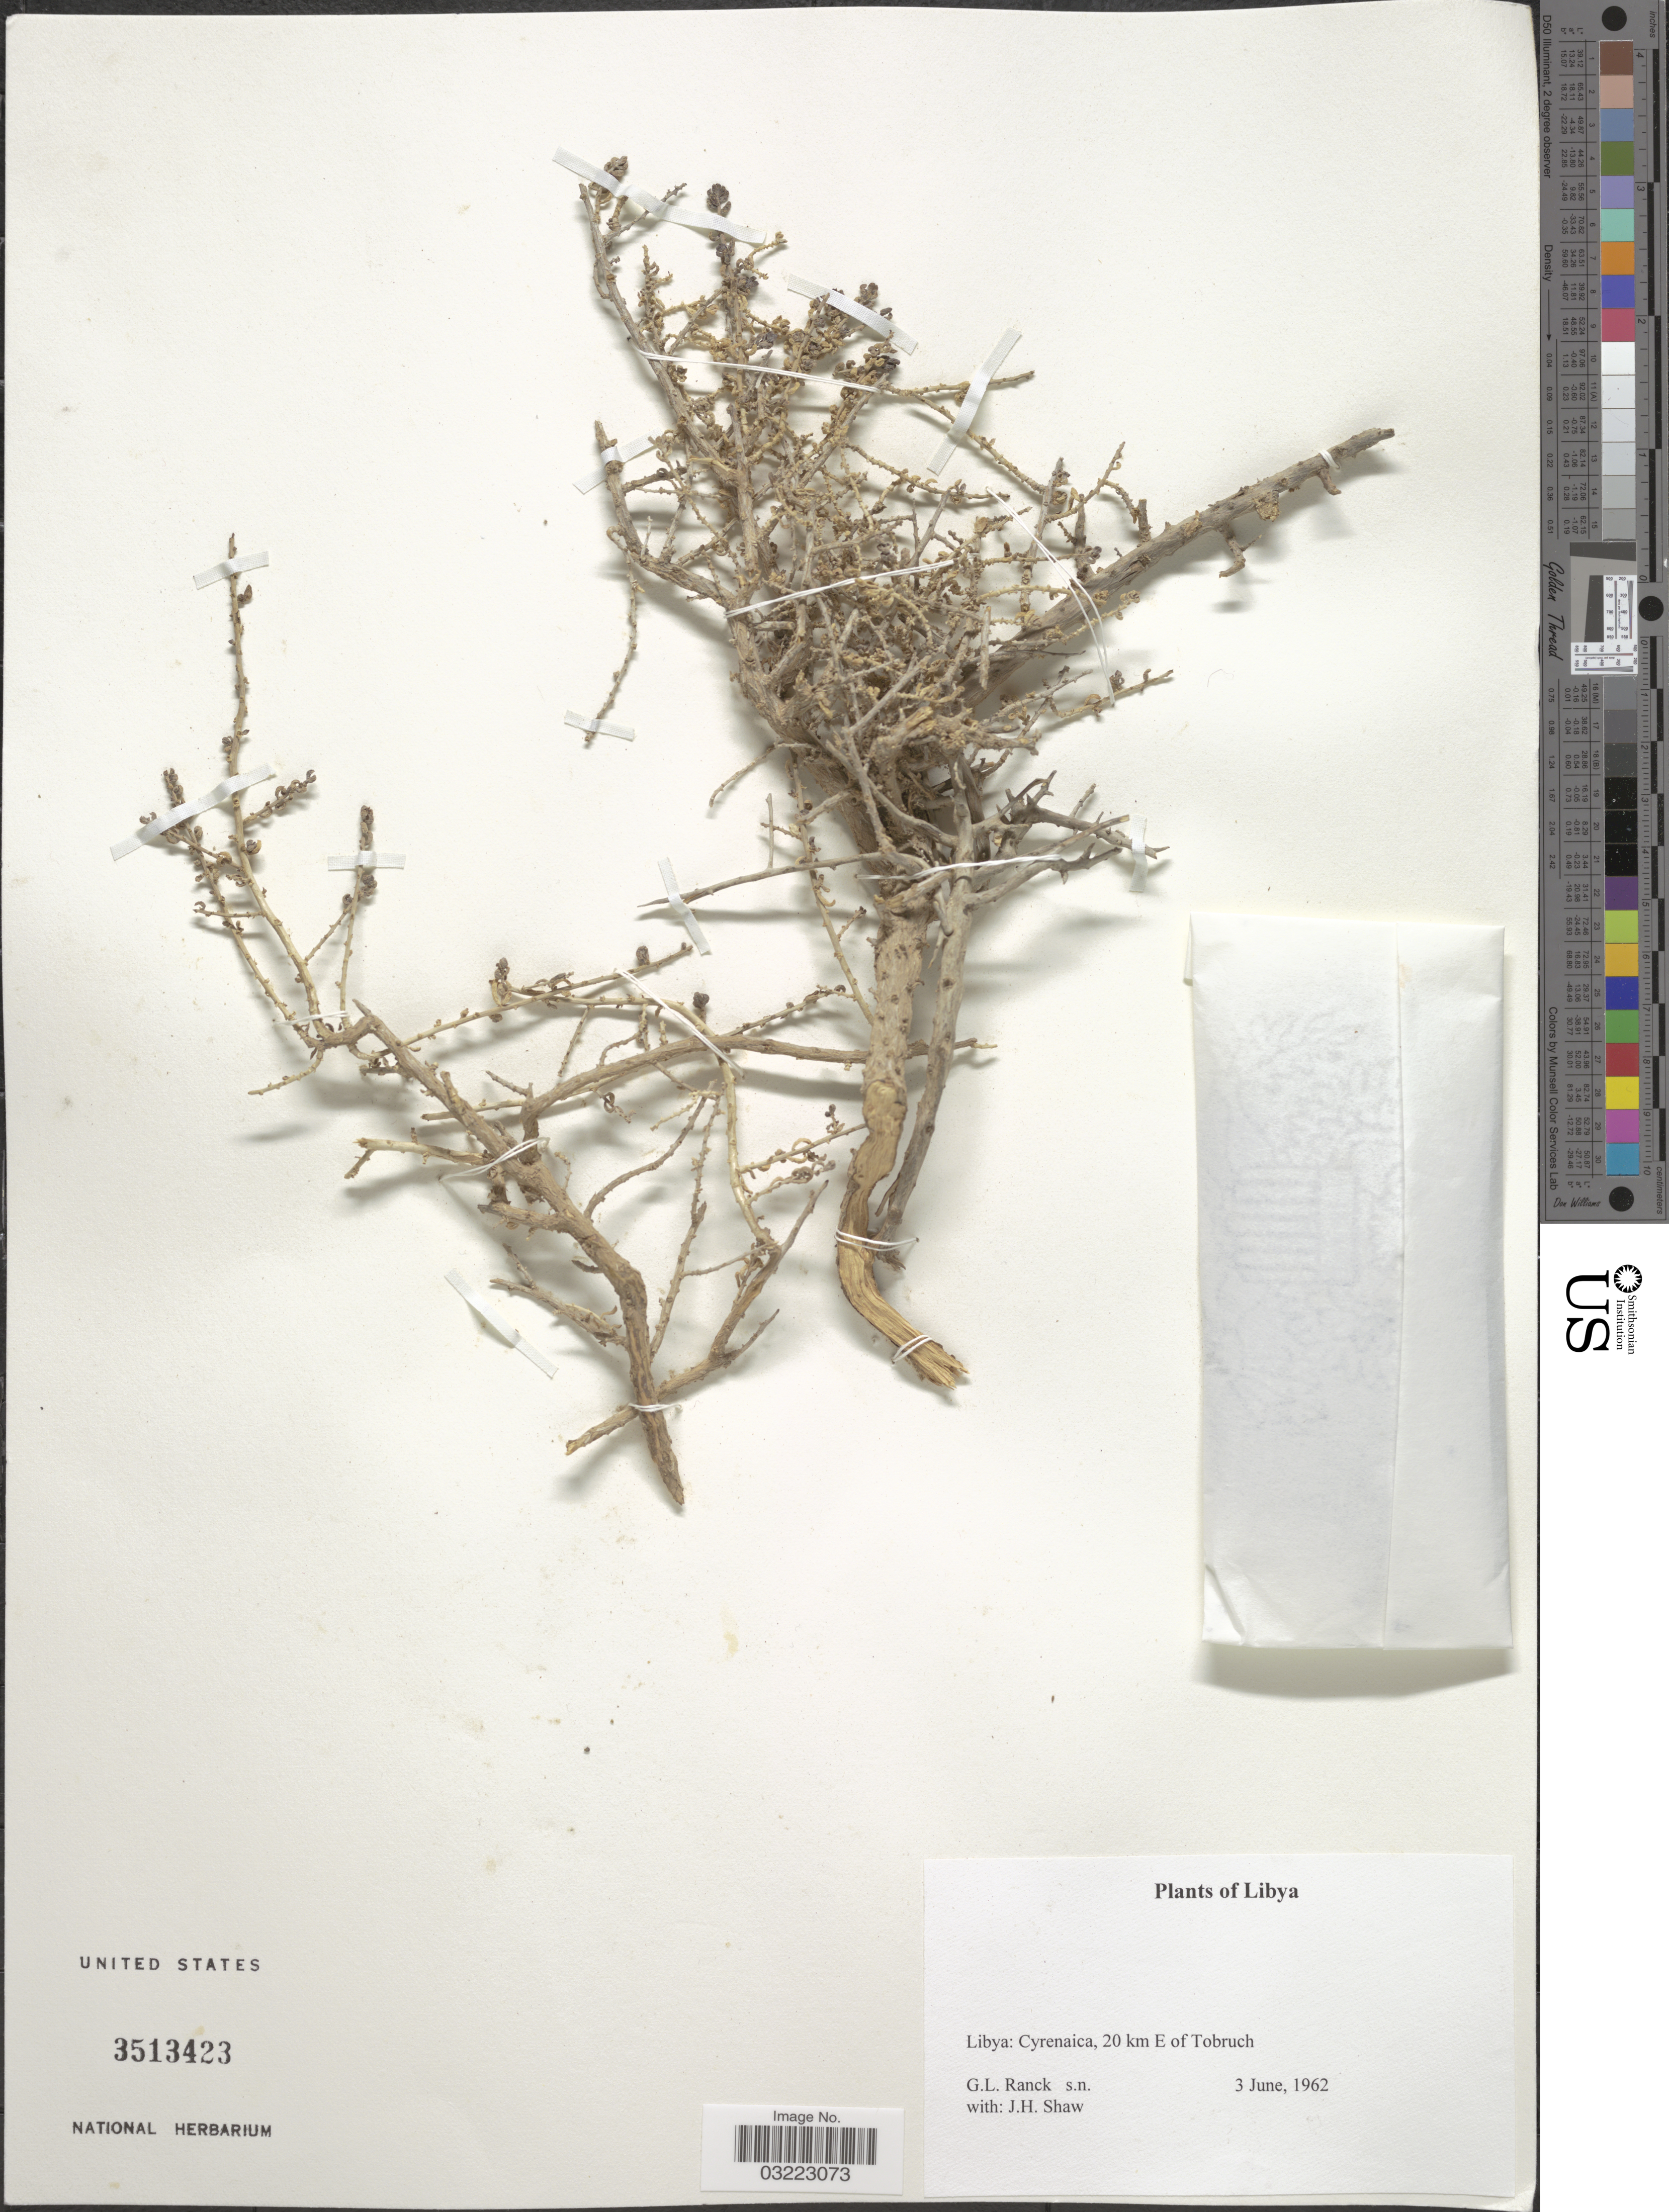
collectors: G. Ranck & J. H. Shaw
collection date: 1962-06-03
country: Libya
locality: Cyrenaica, 20 km E of Tobruch.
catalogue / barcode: US 3513423